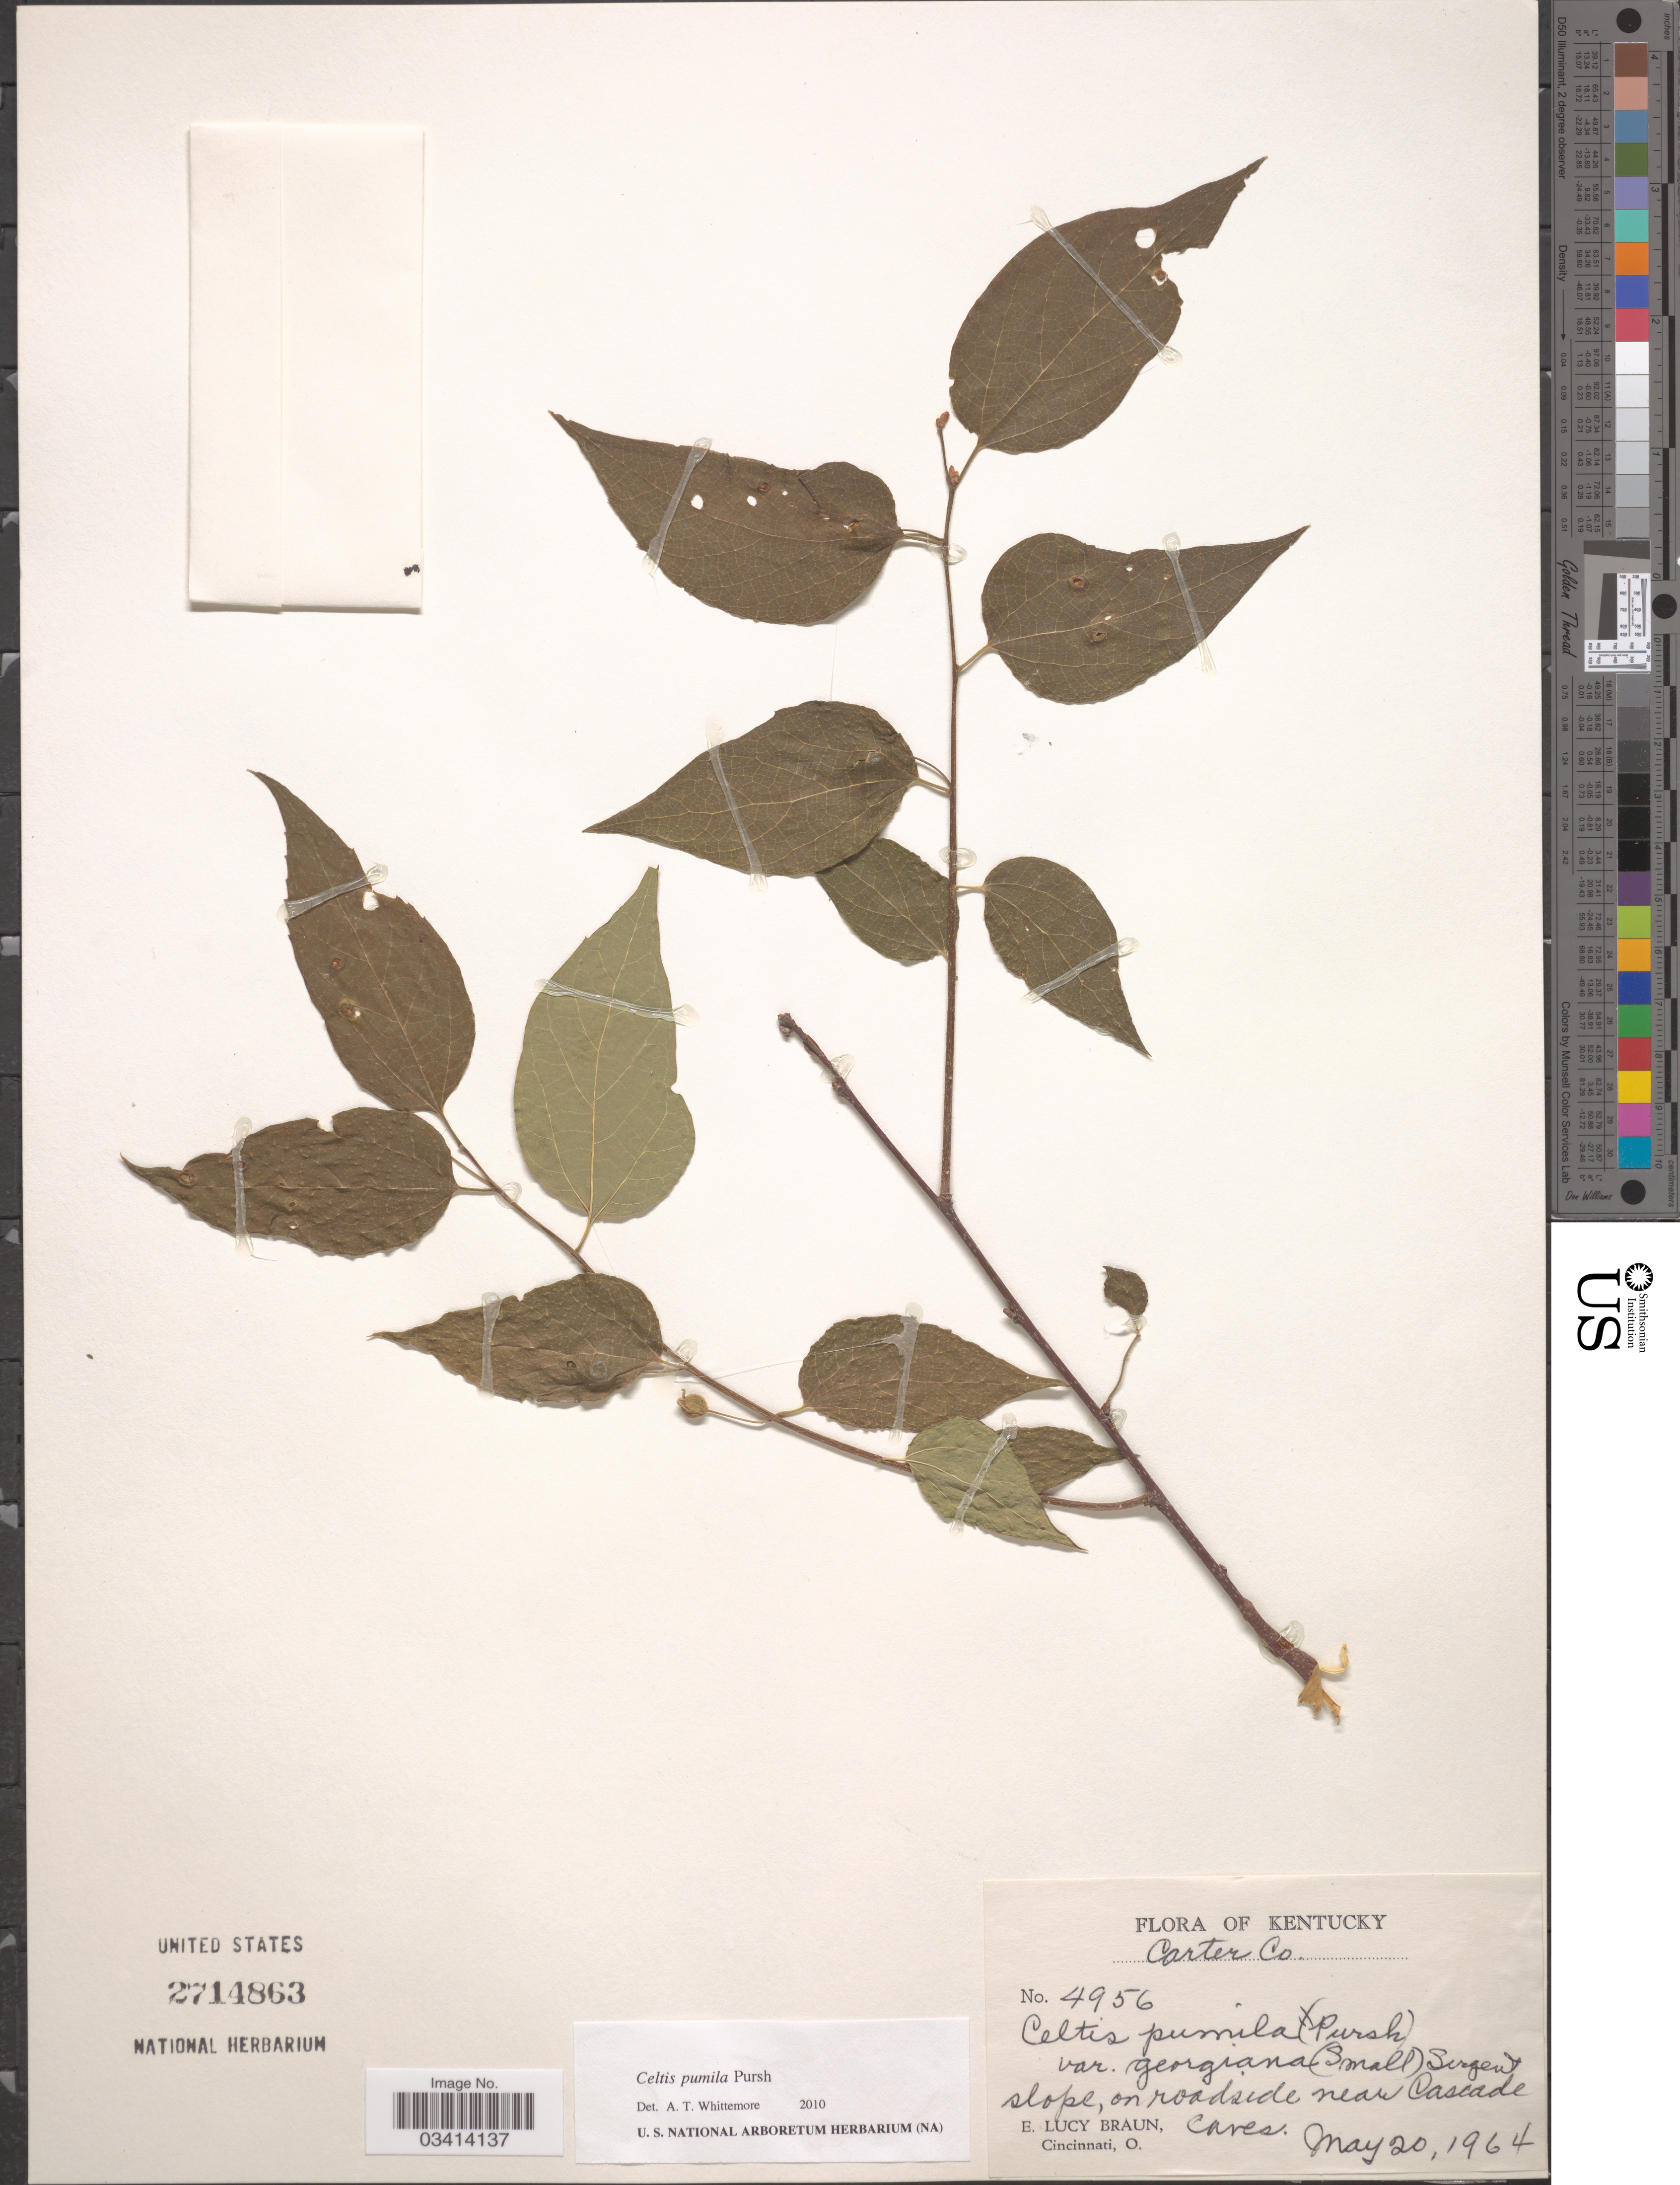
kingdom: Plantae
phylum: Tracheophyta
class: Magnoliopsida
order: Rosales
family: Cannabaceae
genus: Celtis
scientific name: Celtis pumila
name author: Pursh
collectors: E. L. Braun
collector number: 4956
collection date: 1964-05-20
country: United States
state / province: Kentucky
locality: Carter Co. Sergent slope, on roadside near Cascade Caves.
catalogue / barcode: US 2714863